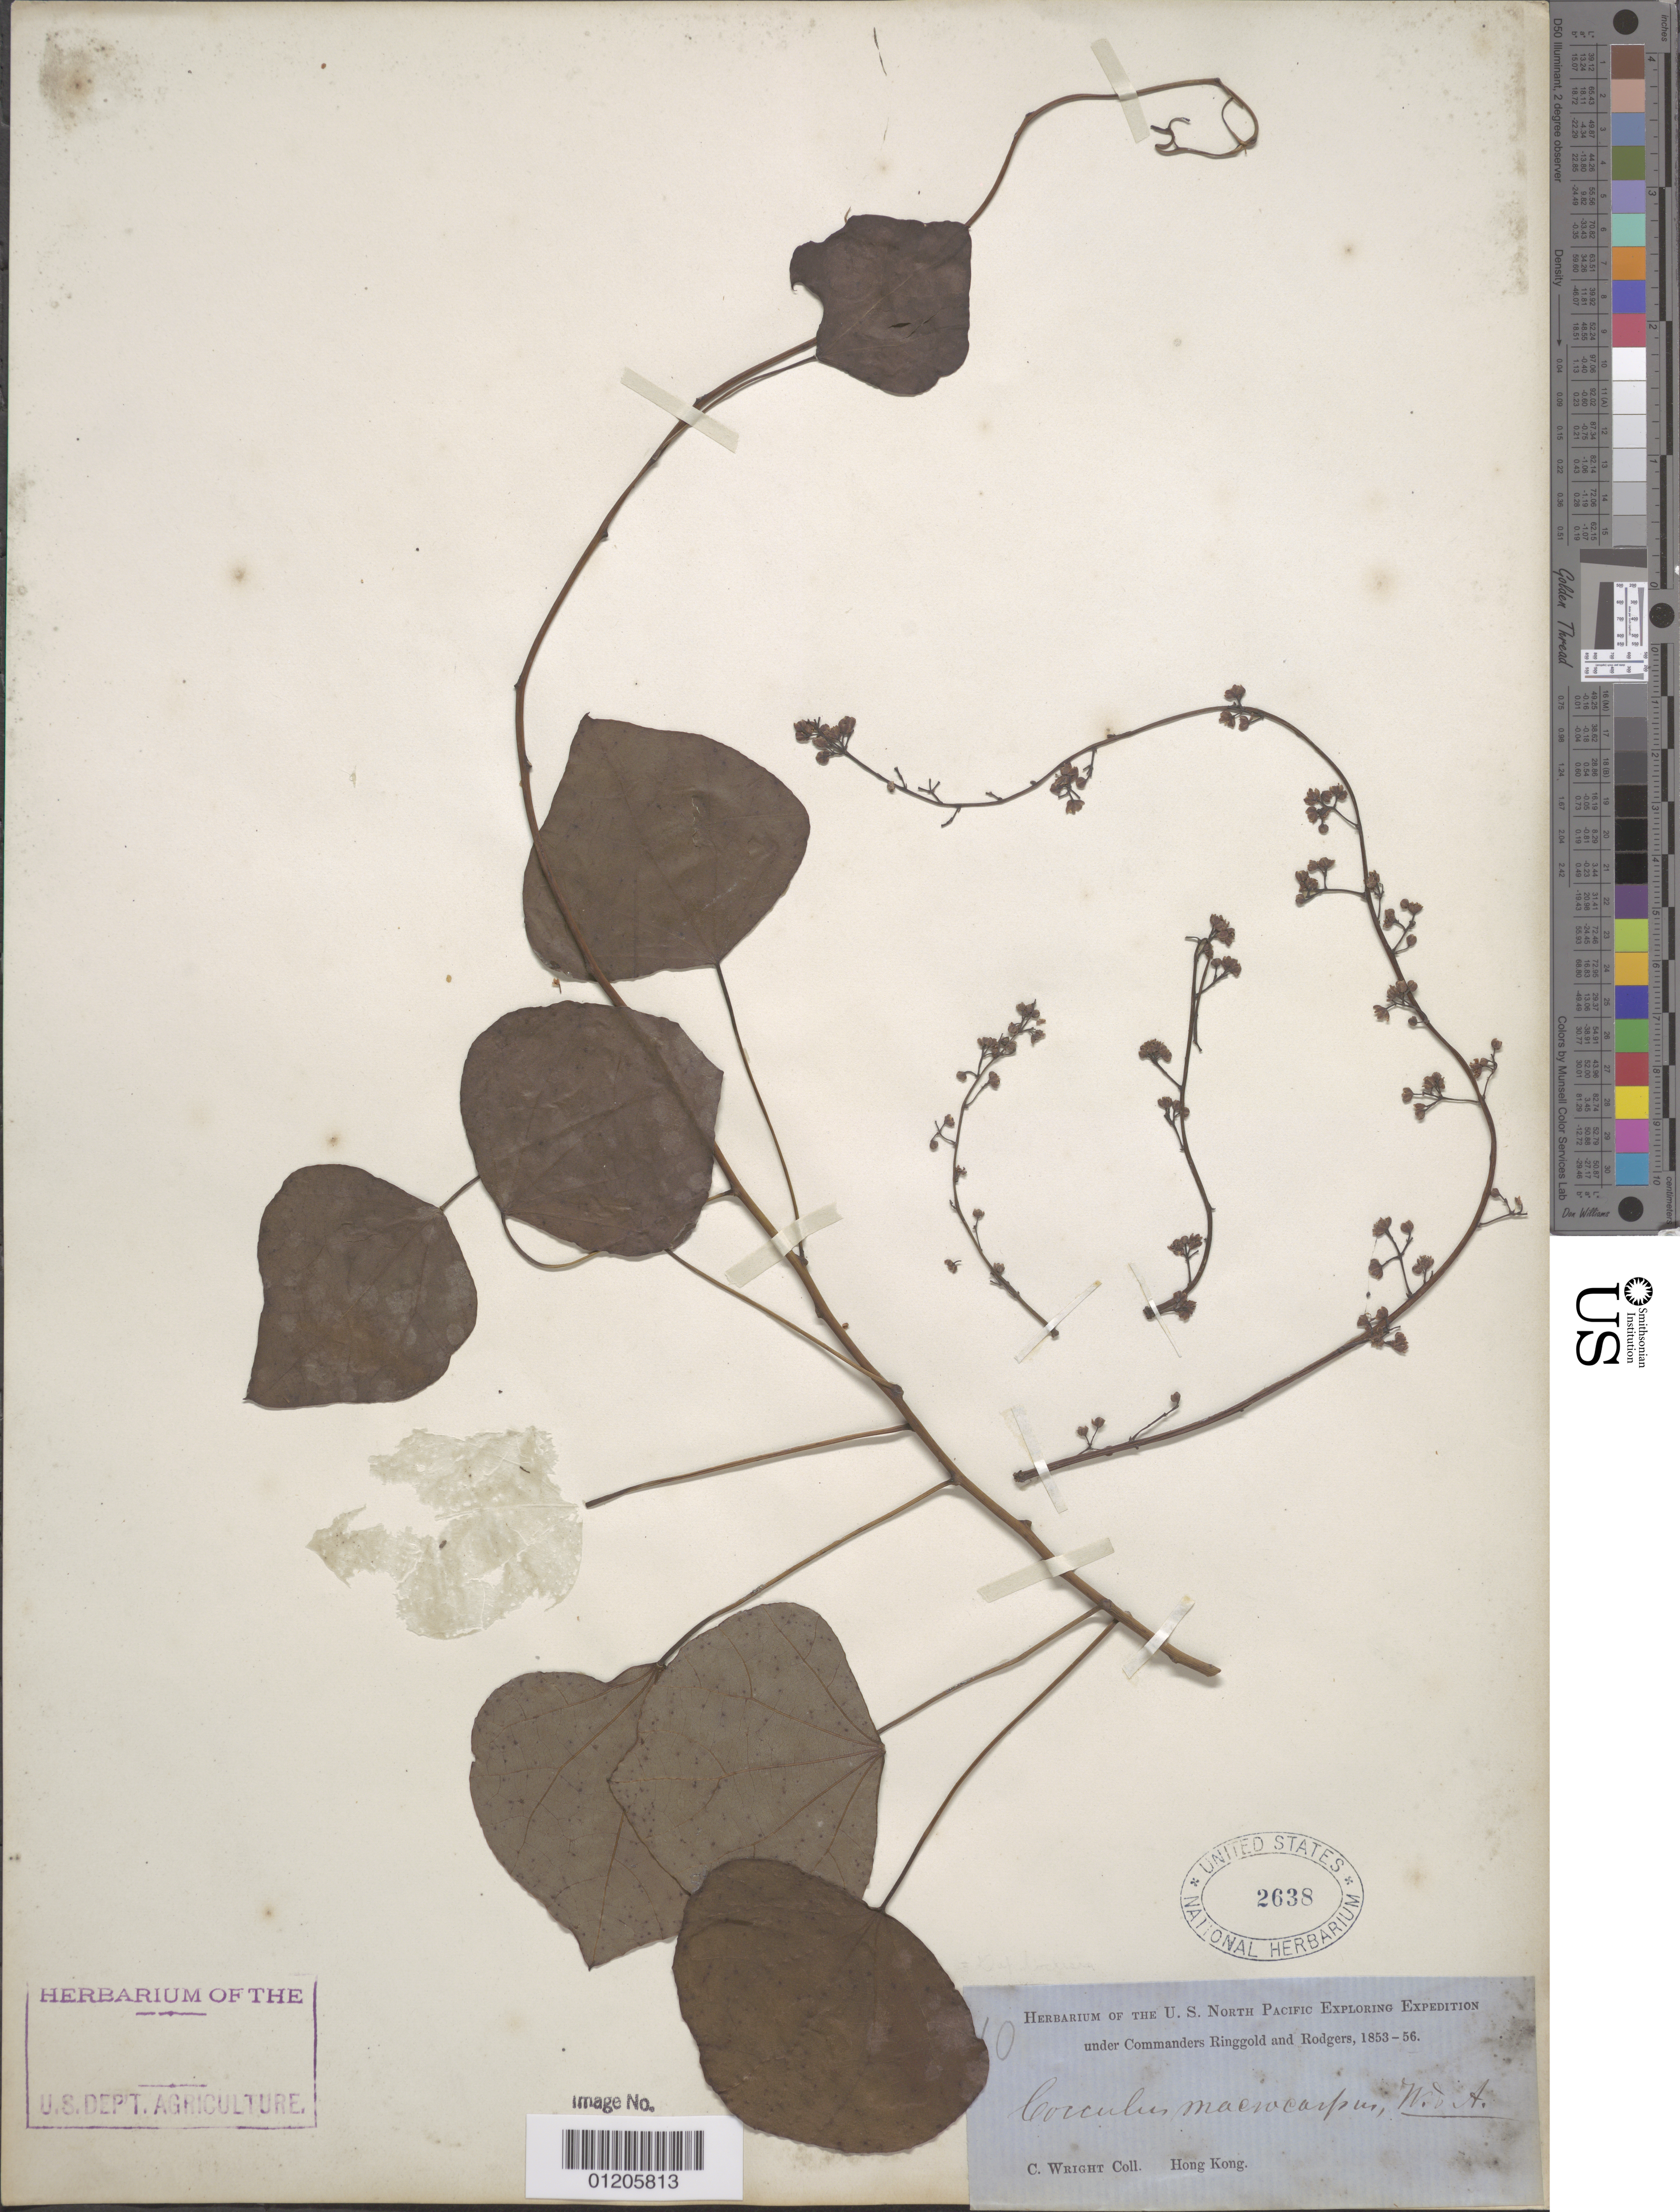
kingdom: Plantae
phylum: Tracheophyta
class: Magnoliopsida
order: Ranunculales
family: Menispermaceae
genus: Cocculus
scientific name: Cocculus macrocarpus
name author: Wight & Arn.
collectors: C. Wright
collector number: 10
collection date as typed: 1853 to -- -- 1856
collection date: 1853/1856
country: China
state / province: Hong Kong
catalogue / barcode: US 2638